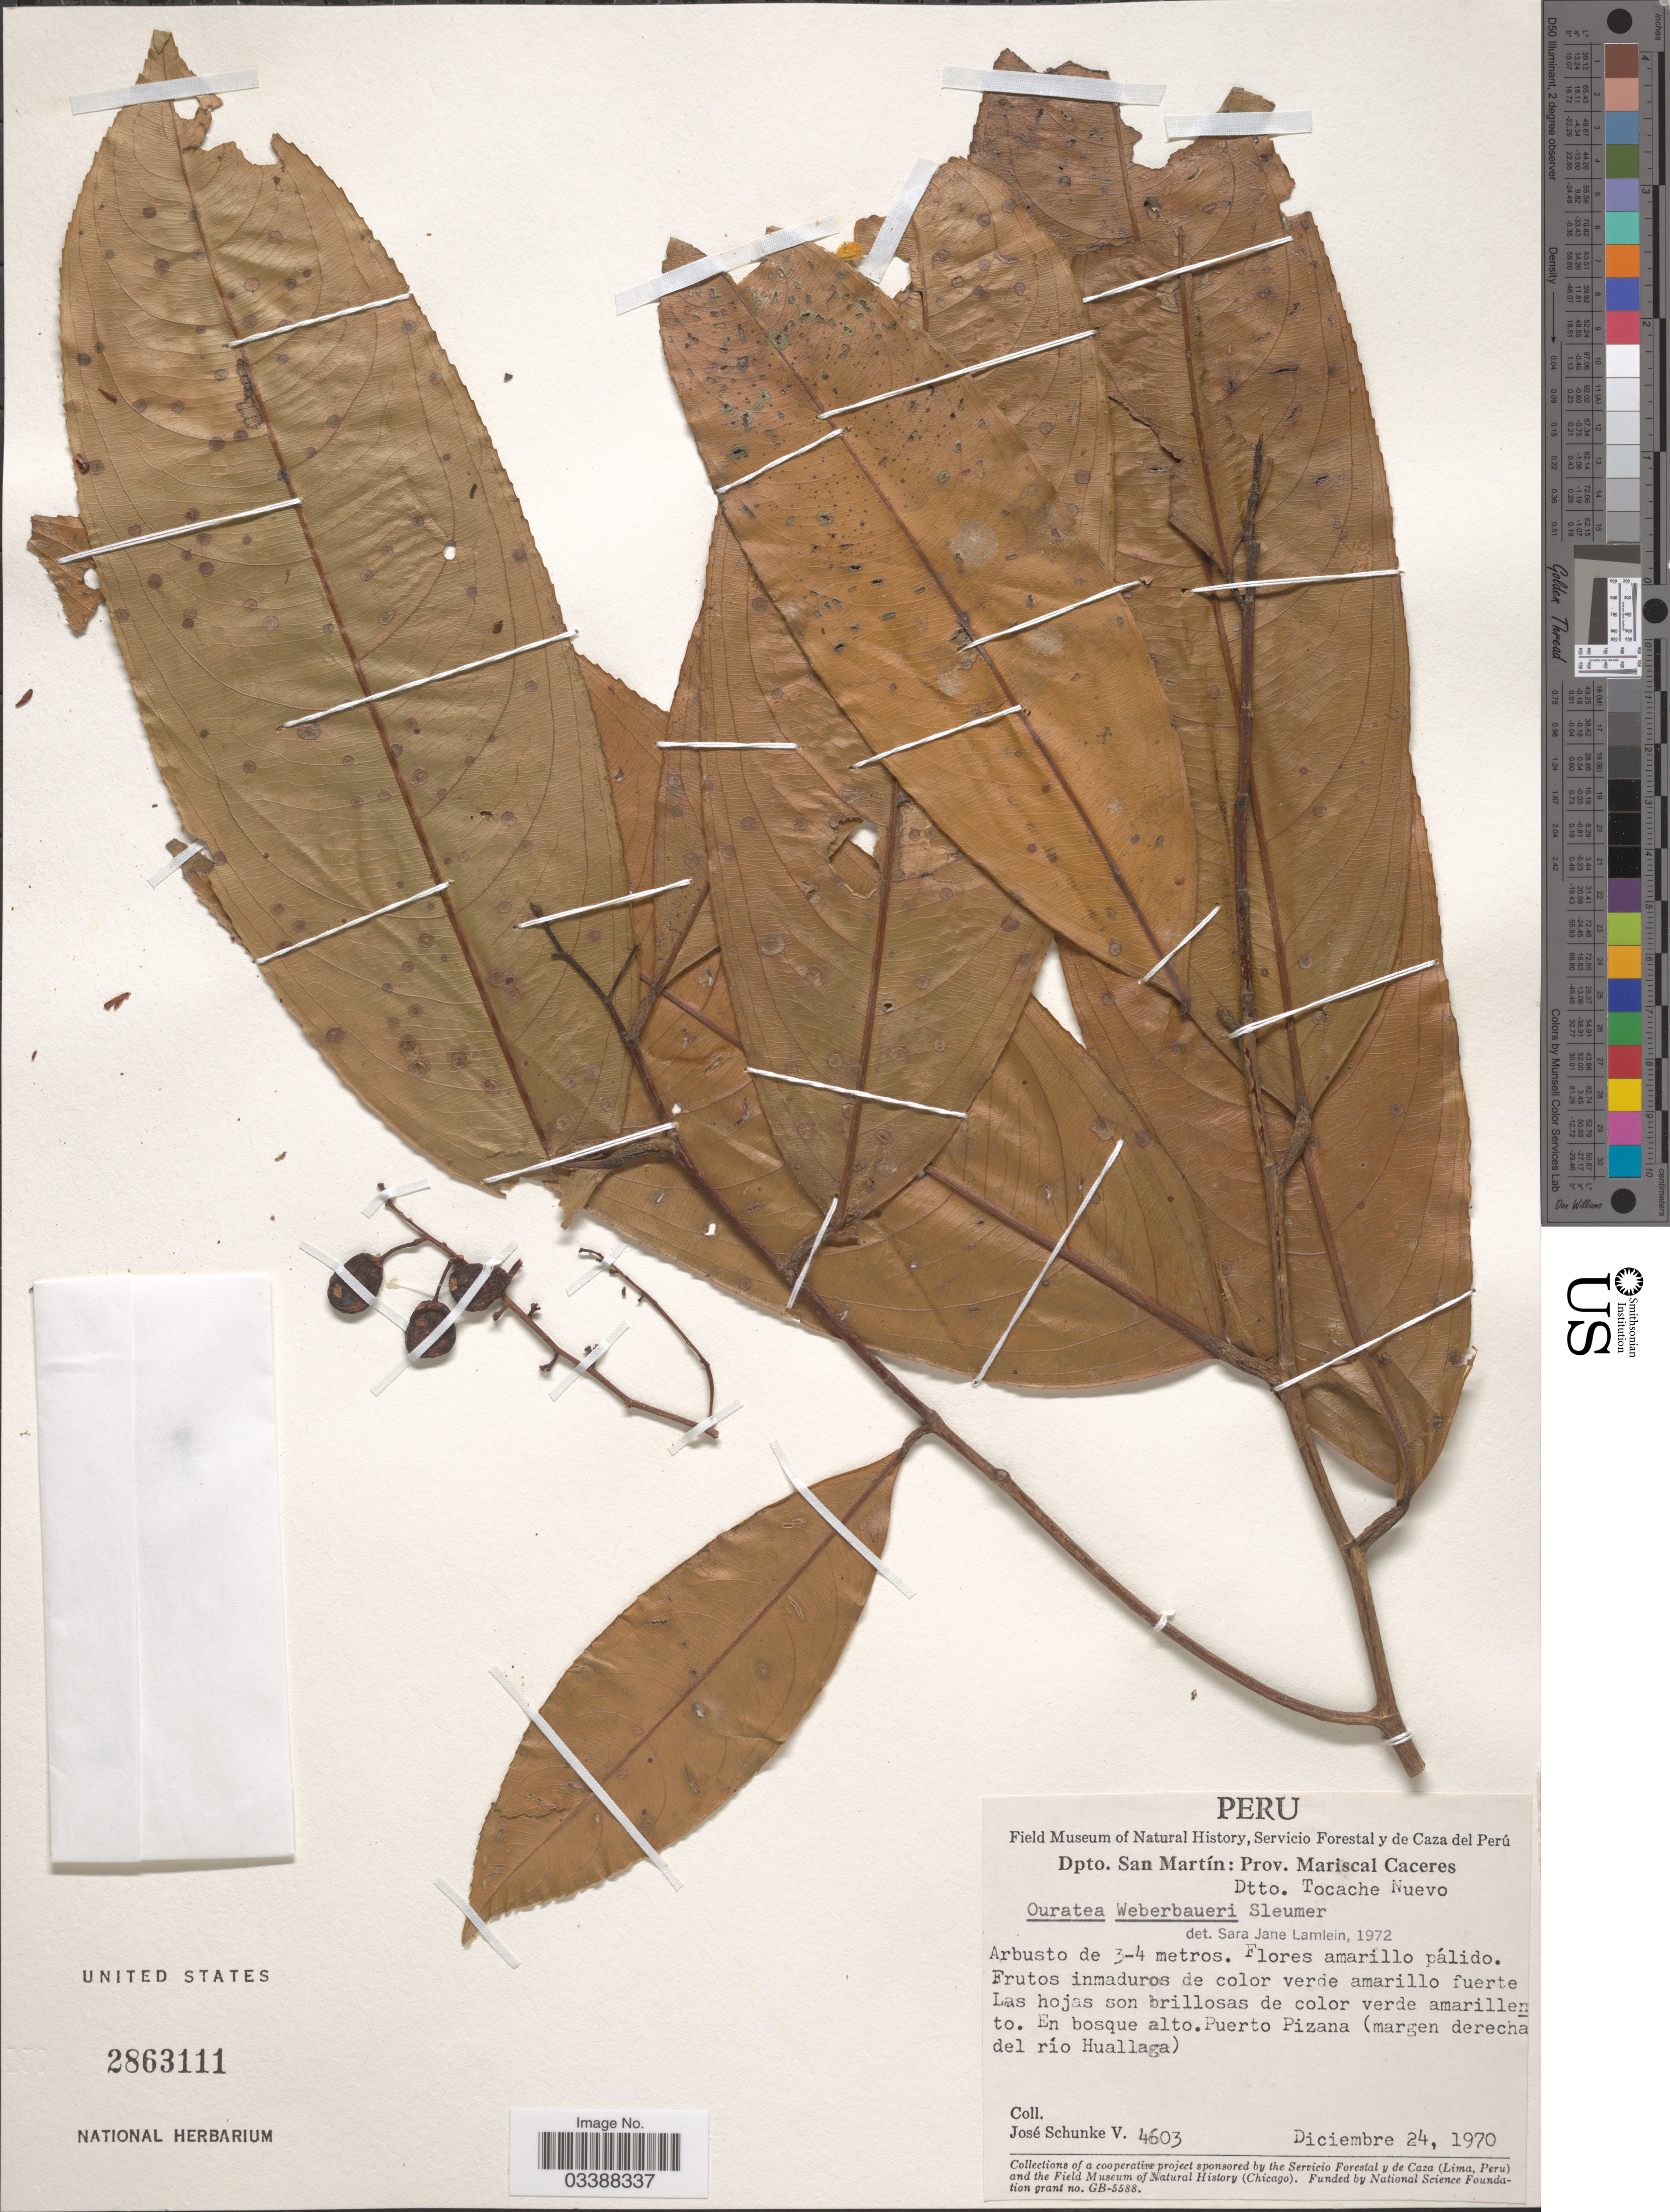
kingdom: Plantae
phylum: Tracheophyta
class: Magnoliopsida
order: Malpighiales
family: Ochnaceae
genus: Ouratea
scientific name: Ouratea weberbaueri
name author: Sleumer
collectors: J. Schunke Vigo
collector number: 4603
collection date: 1970-12-24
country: Peru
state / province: San Martín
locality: Dpto. San Martín: Prov. Mariscal Caceres. Dtto. Tocache Nuevo. En bosque alto. Puerto Pizana (margen derecha del río Huallaga).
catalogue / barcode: US 2863111